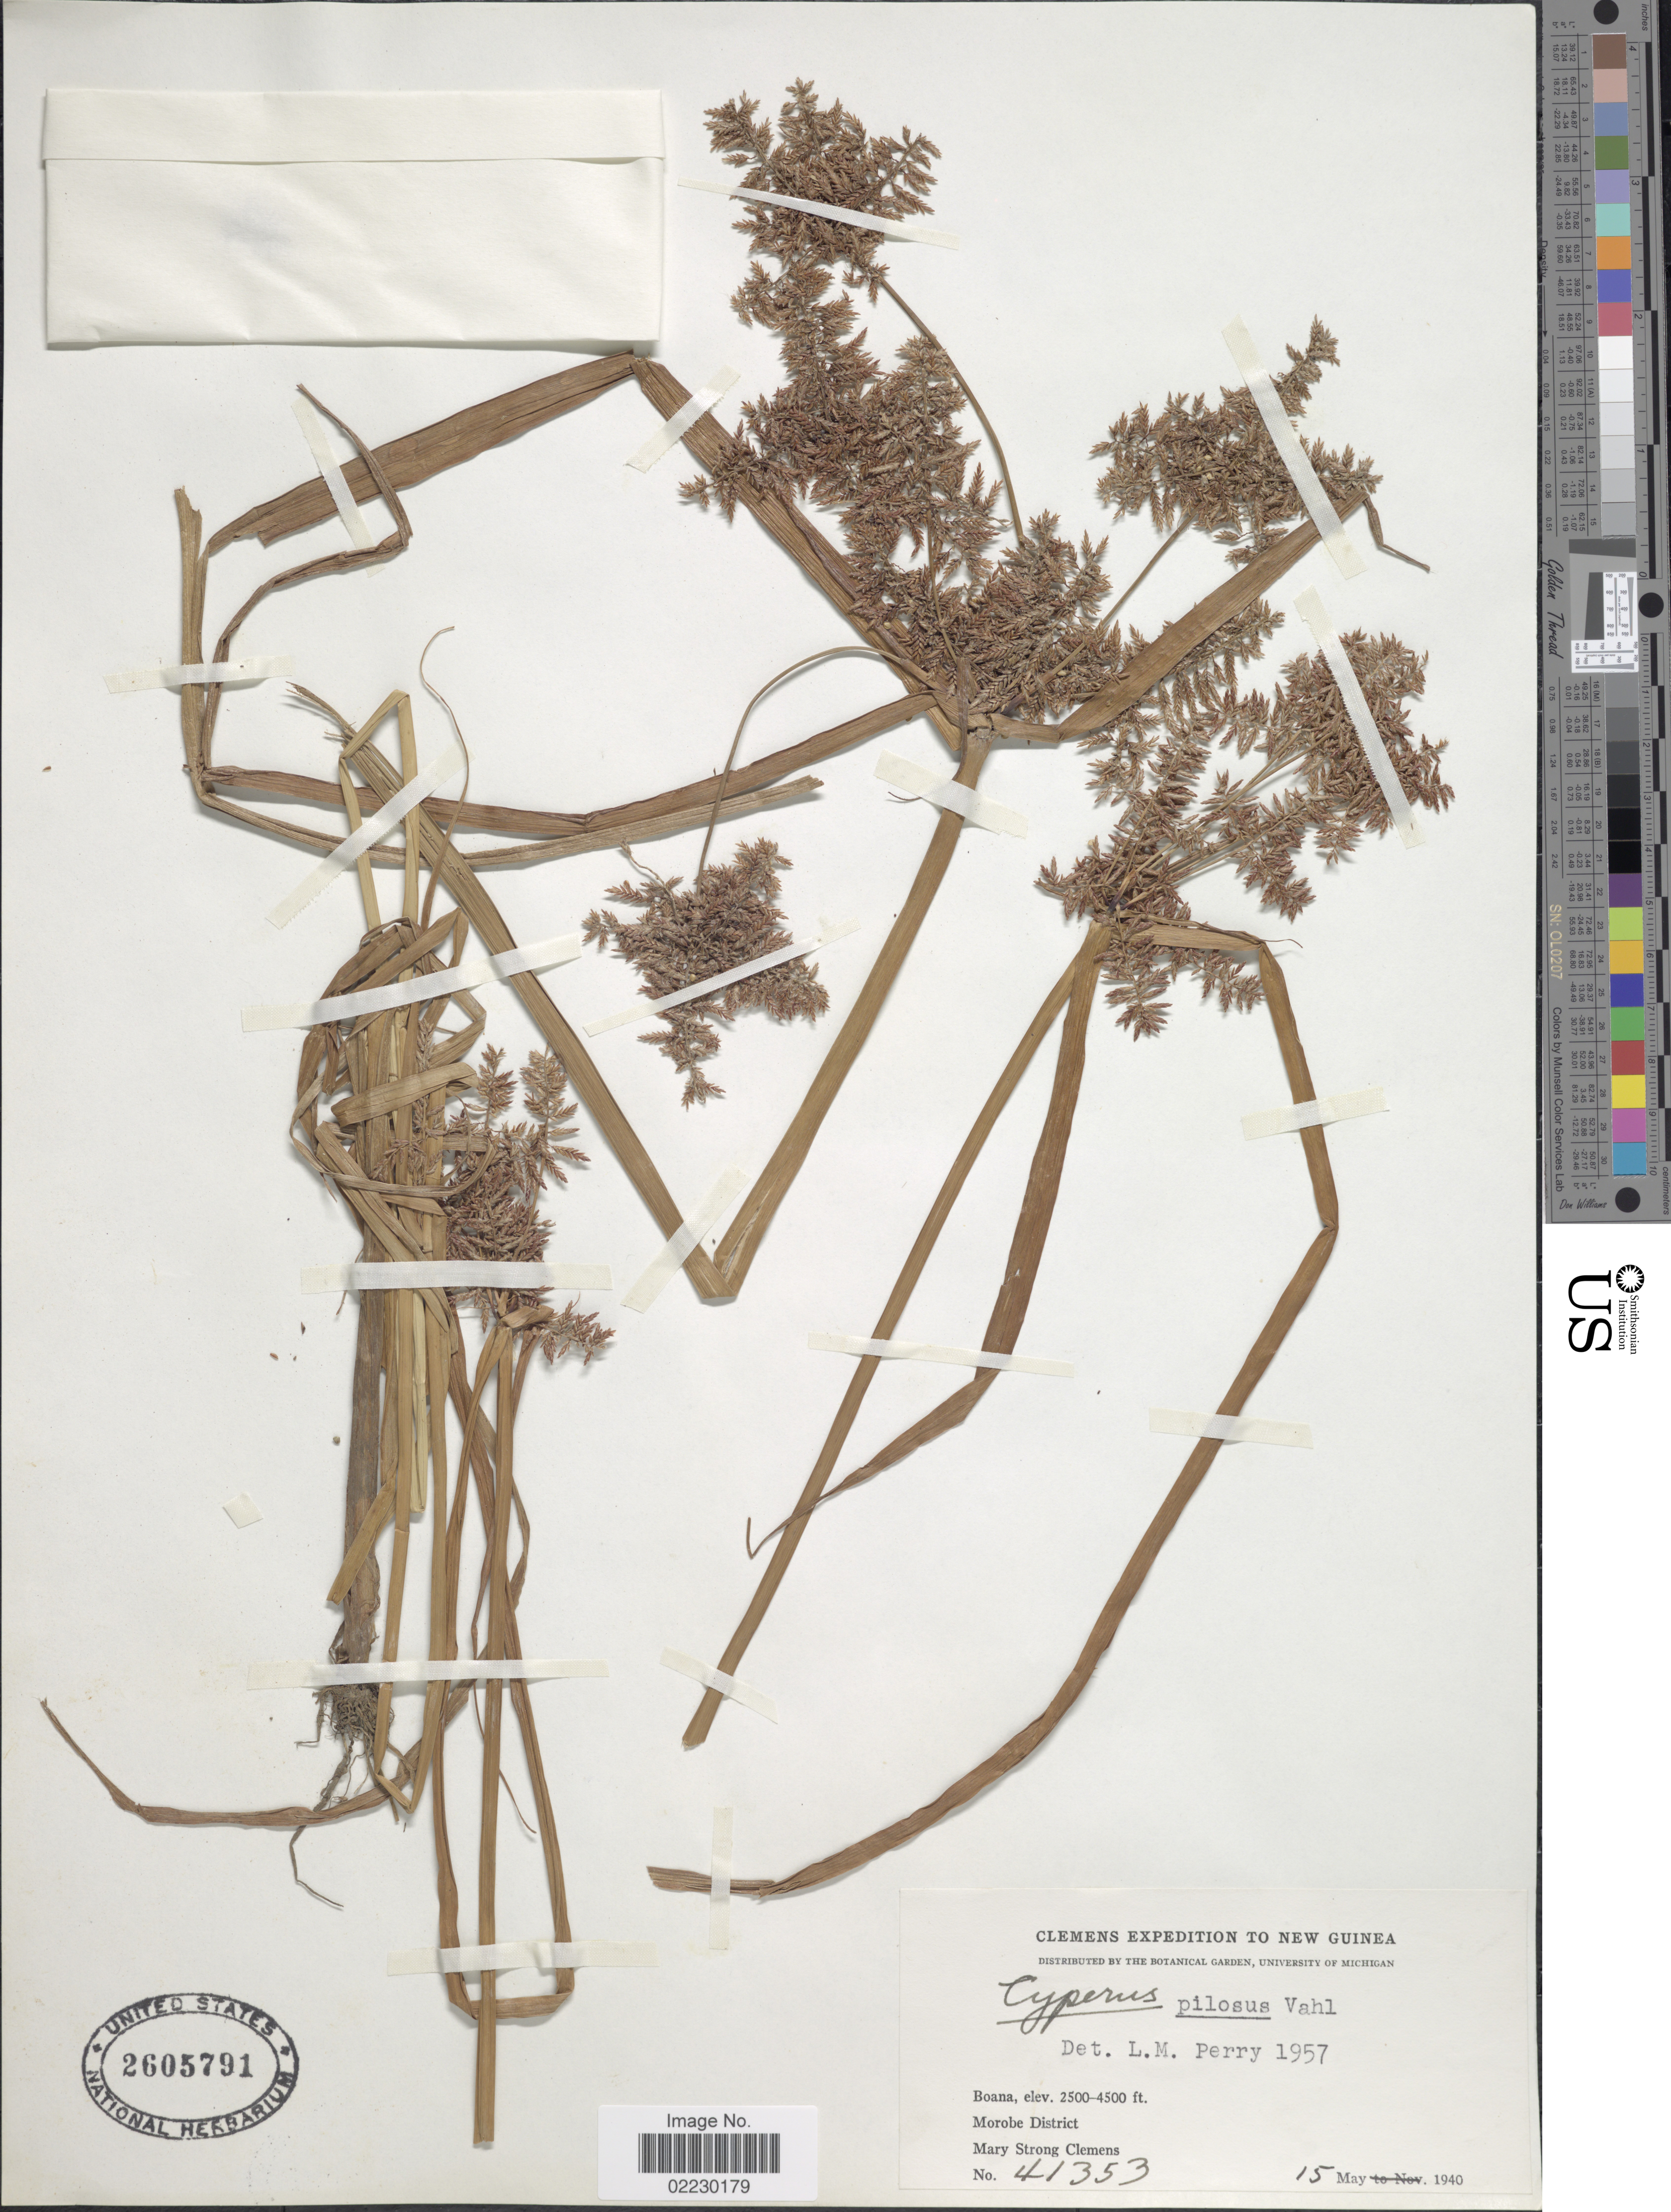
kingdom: Plantae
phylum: Tracheophyta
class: Liliopsida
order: Poales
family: Cyperaceae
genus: Cyperus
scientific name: Cyperus pilosus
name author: Vahl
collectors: M. S. Clemens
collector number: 41353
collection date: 1940-05-15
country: Papua New Guinea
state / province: Morobe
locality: New Guinea, Boana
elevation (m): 762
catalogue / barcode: US 2605791